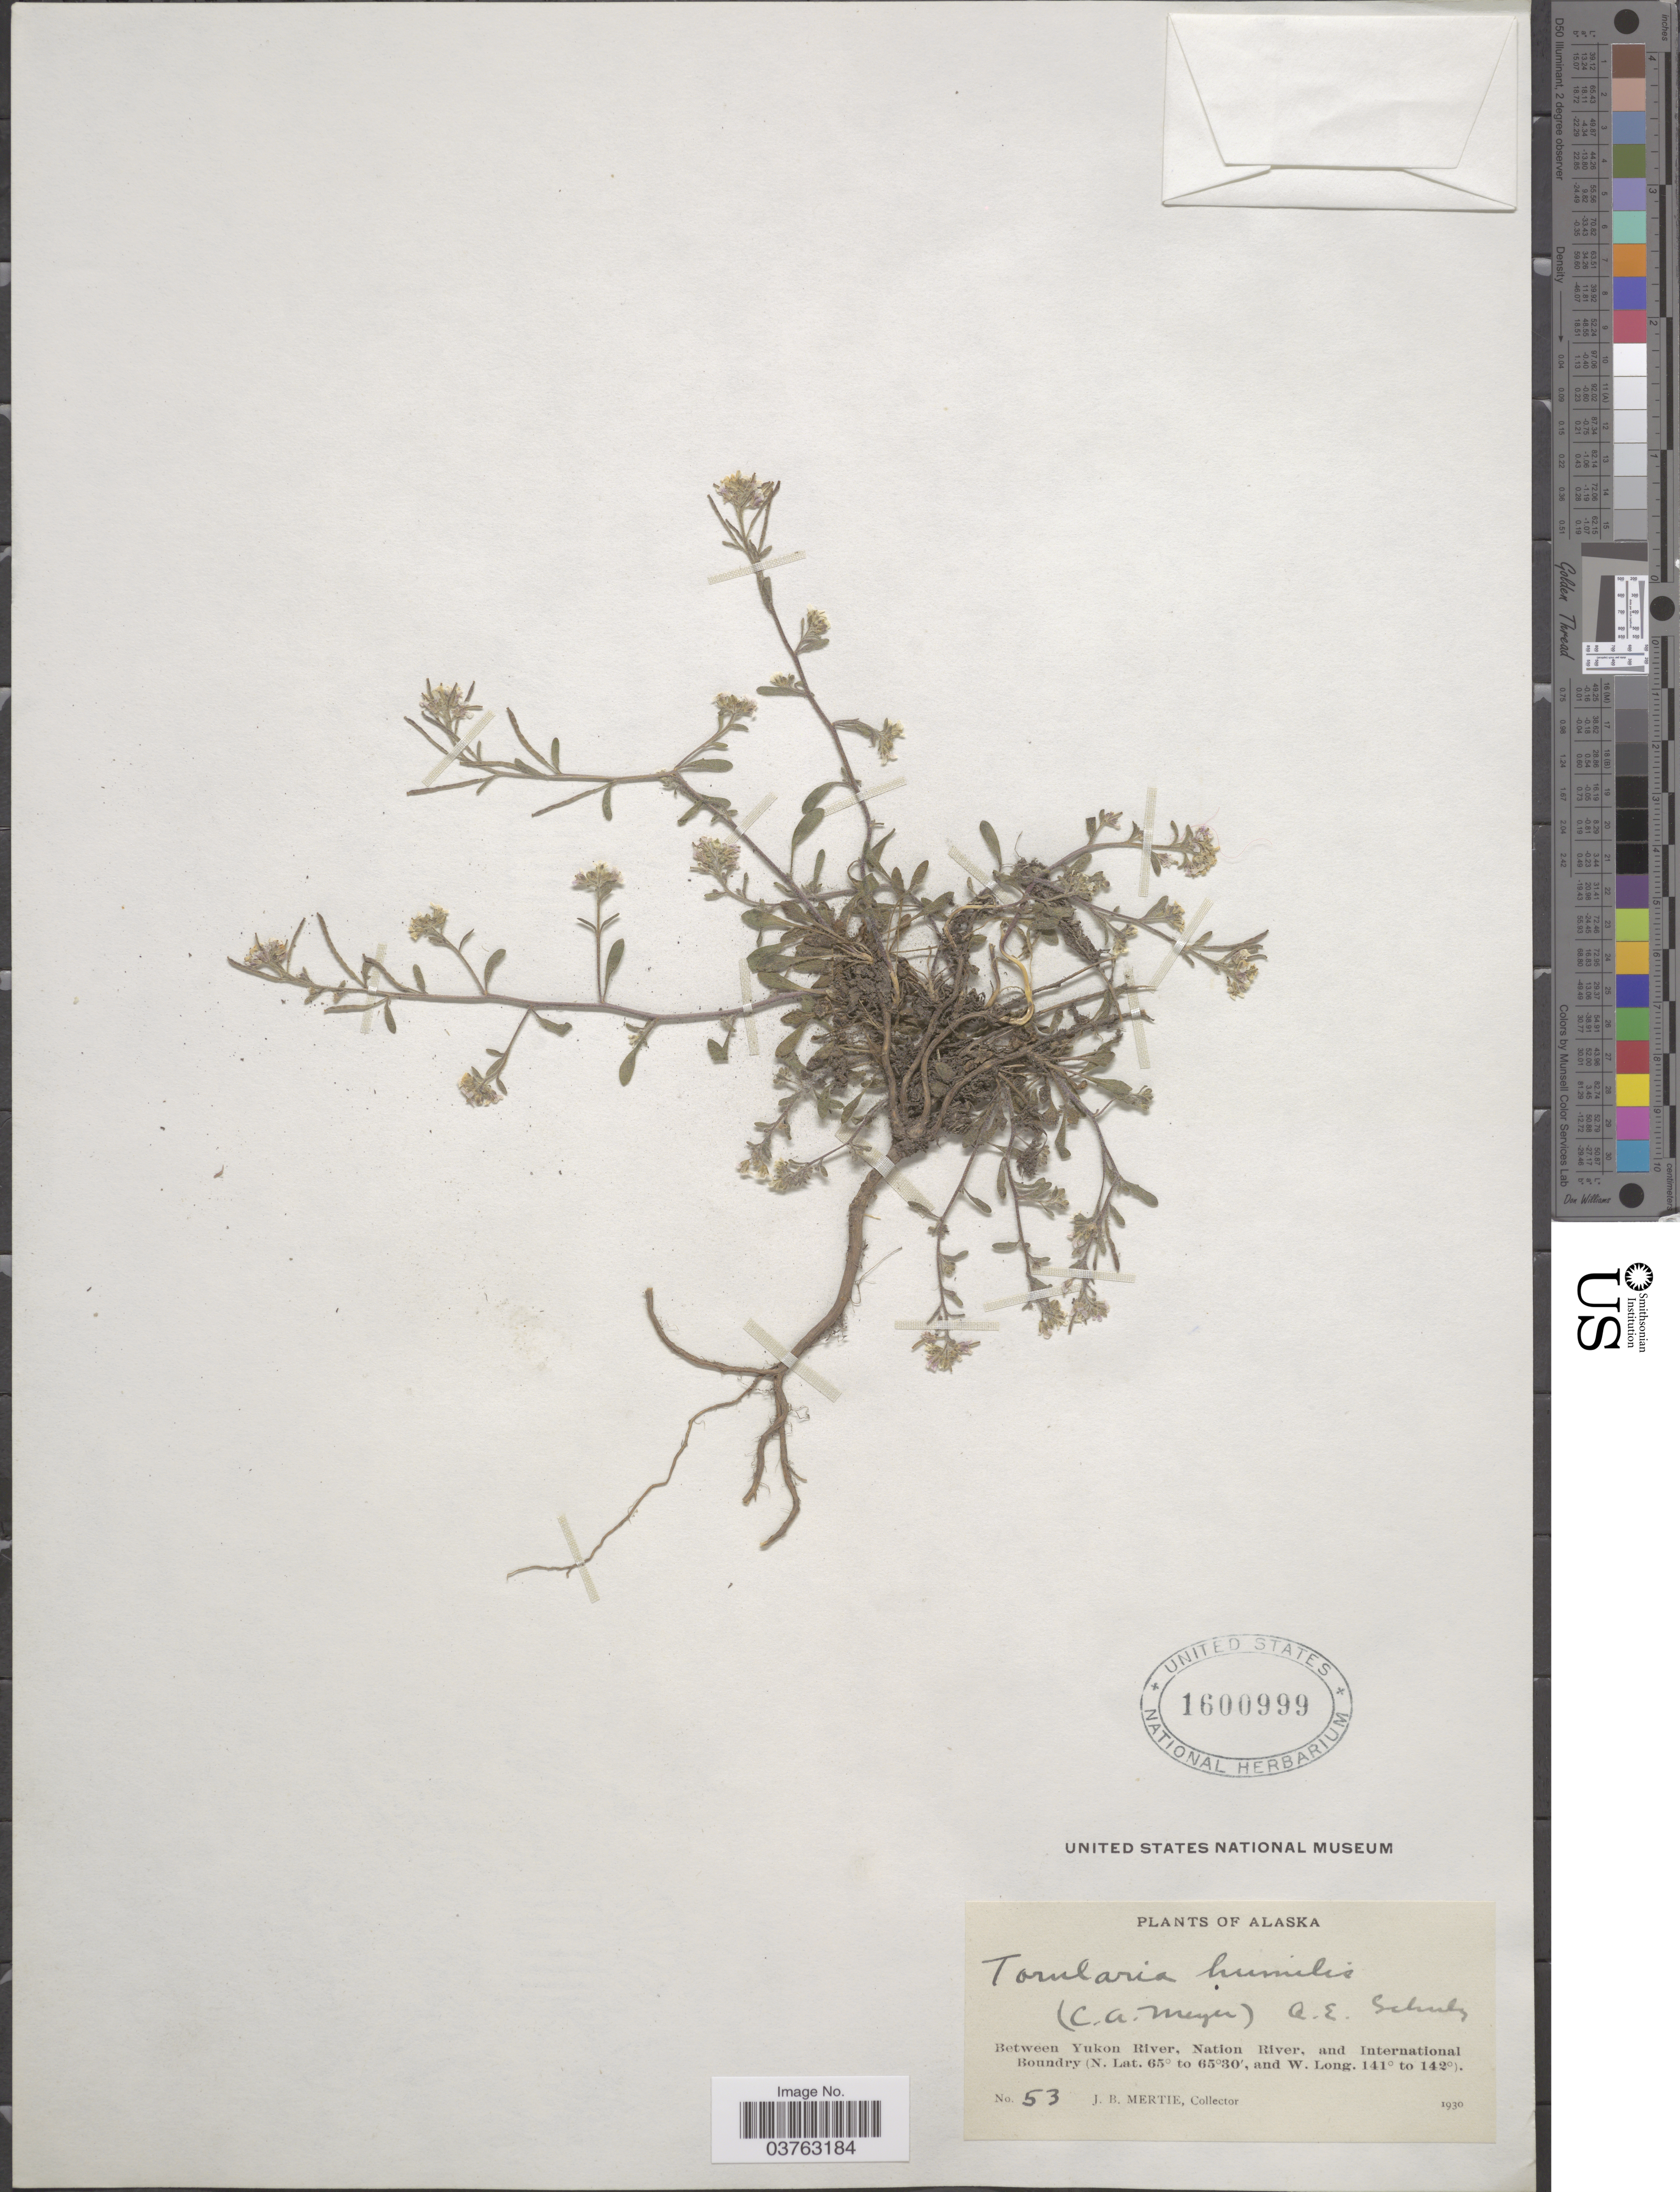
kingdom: Plantae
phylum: Tracheophyta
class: Magnoliopsida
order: Brassicales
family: Brassicaceae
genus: Neotorularia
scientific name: Neotorularia humilis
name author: (C.A. Mey.) Hedge & J. Léonard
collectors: J. Mertie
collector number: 53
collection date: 1930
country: United States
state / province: Alaska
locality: Between Yukon River, Nation River, and International Boundary.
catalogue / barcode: US 1600999